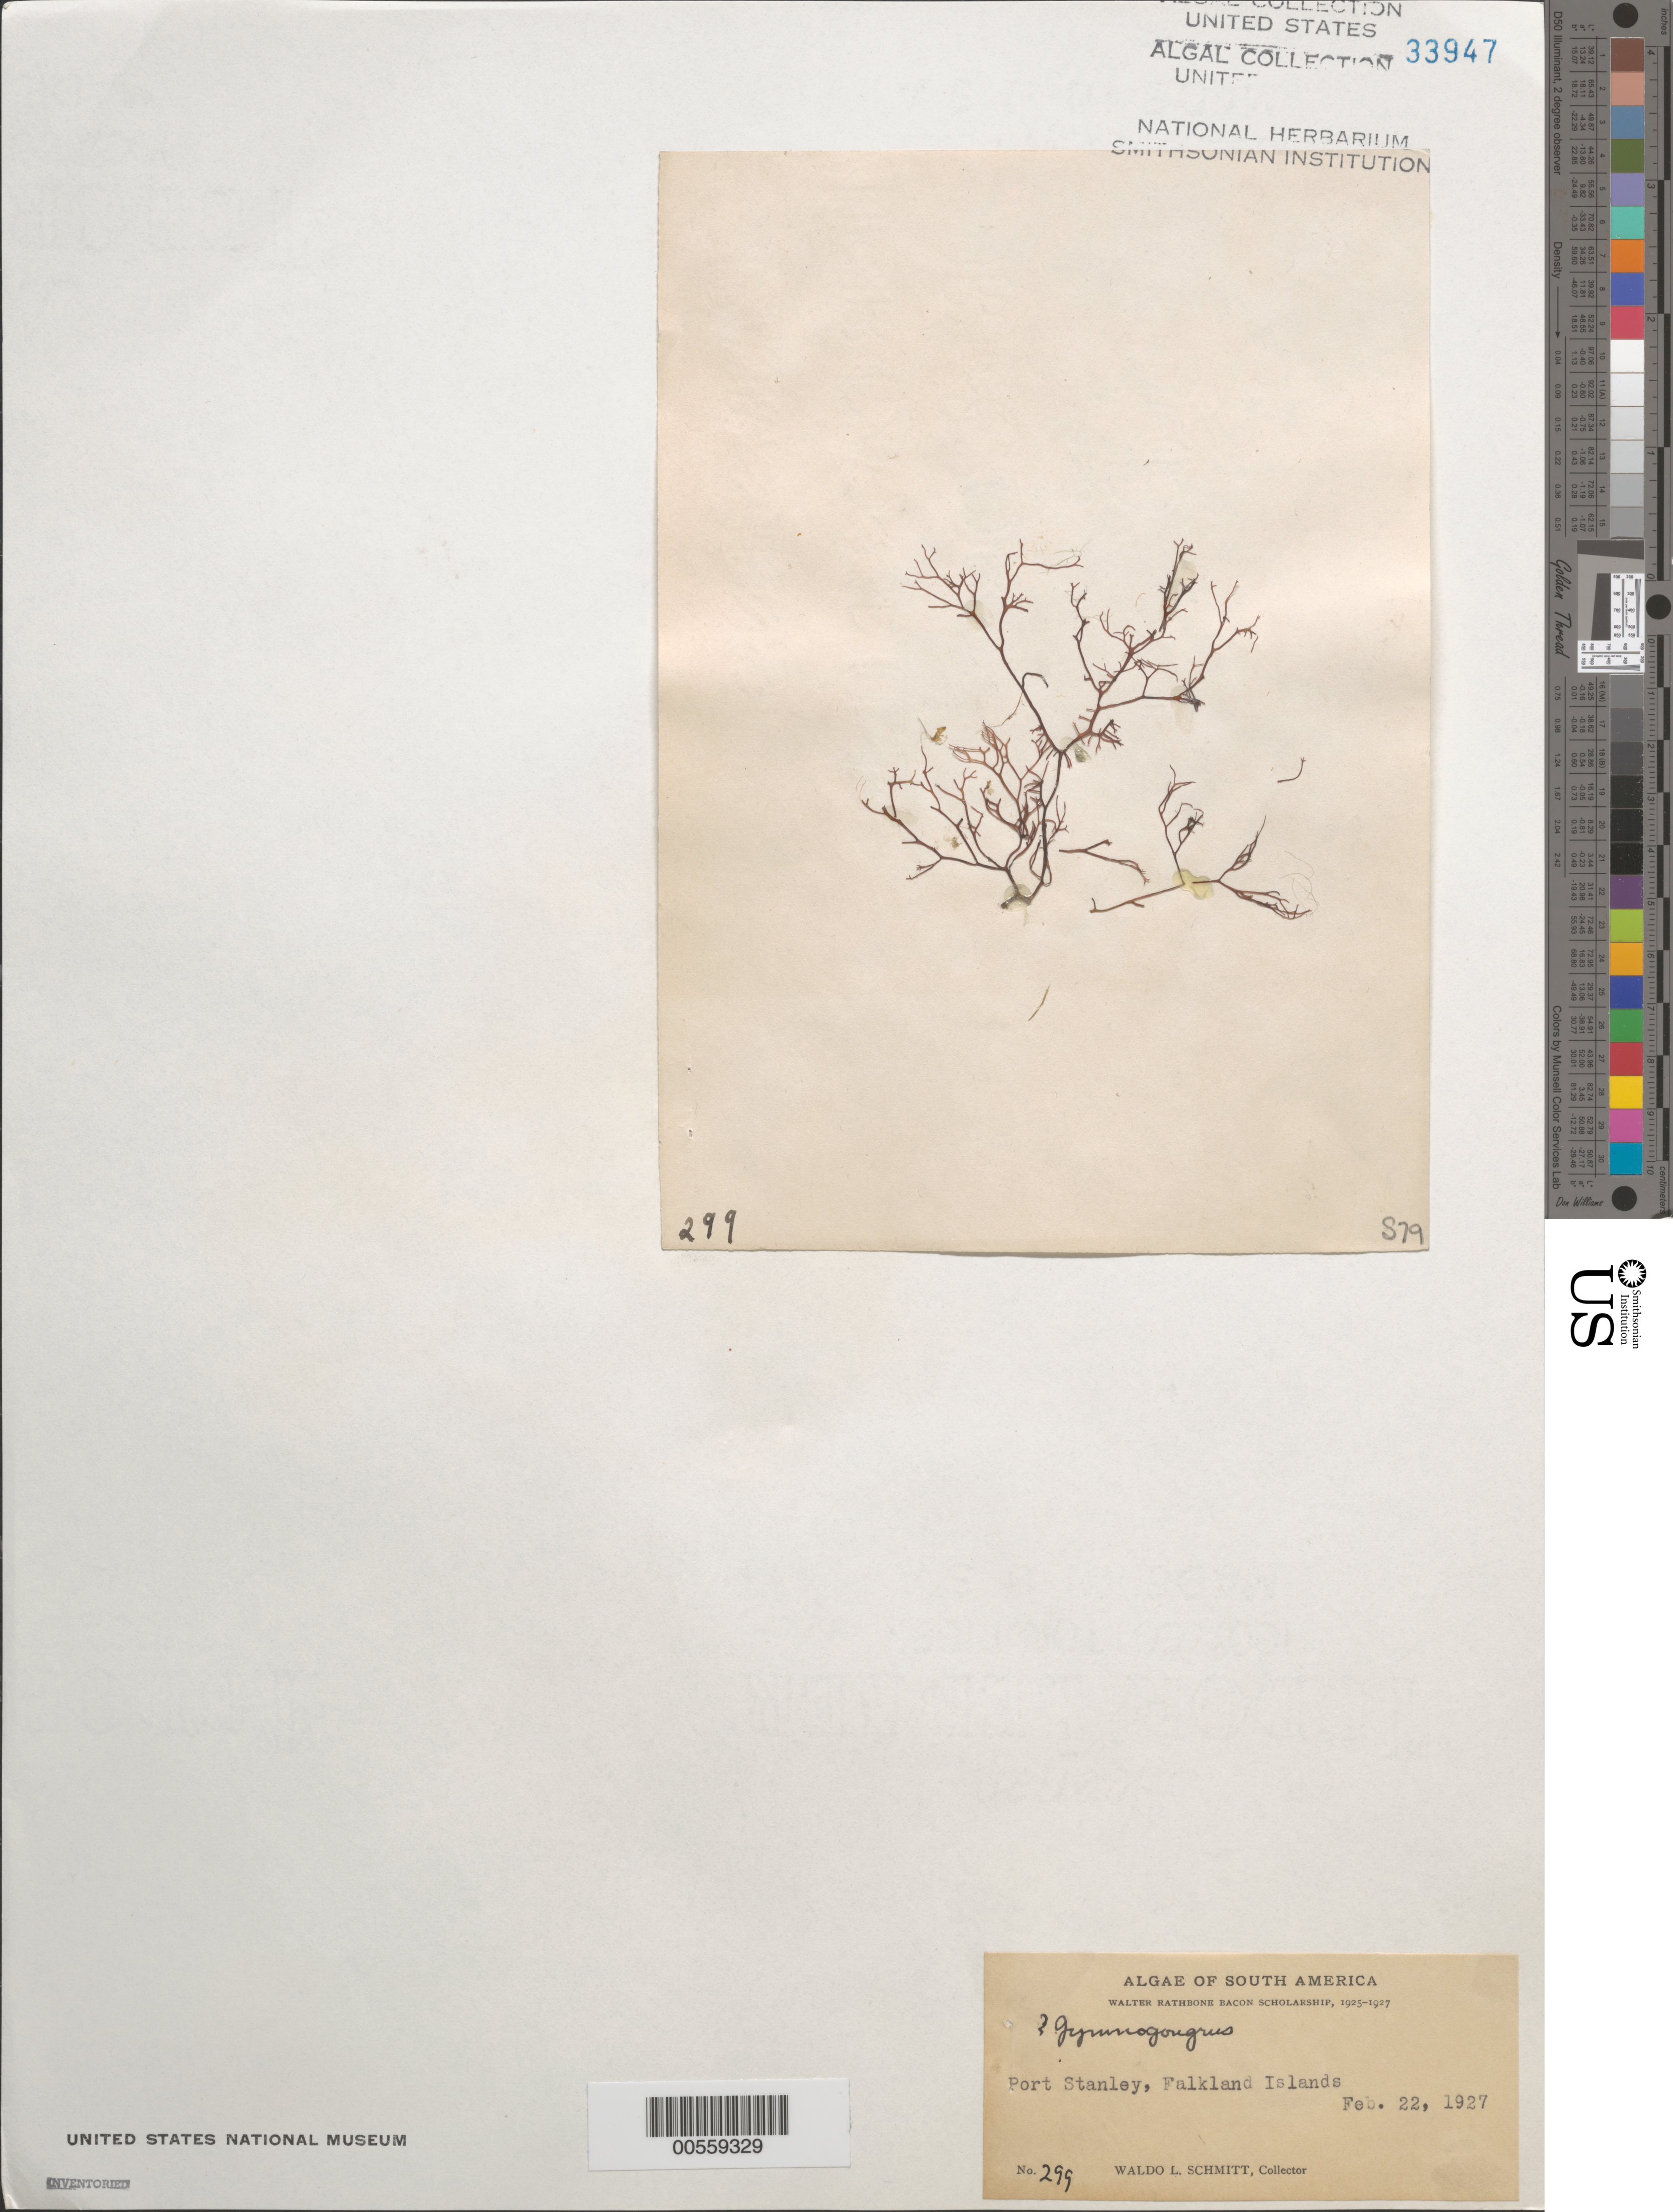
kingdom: Plantae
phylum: Rhodophyta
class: Florideophyceae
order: Gigartinales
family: Phyllophoraceae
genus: Gymnogongrus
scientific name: Gymnogongrus sp.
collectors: W. L. Schmitt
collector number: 299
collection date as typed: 22 Feb 1927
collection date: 1927-02-22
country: Falkland Islands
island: East Falkland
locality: Port Stanley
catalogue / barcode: US 33947